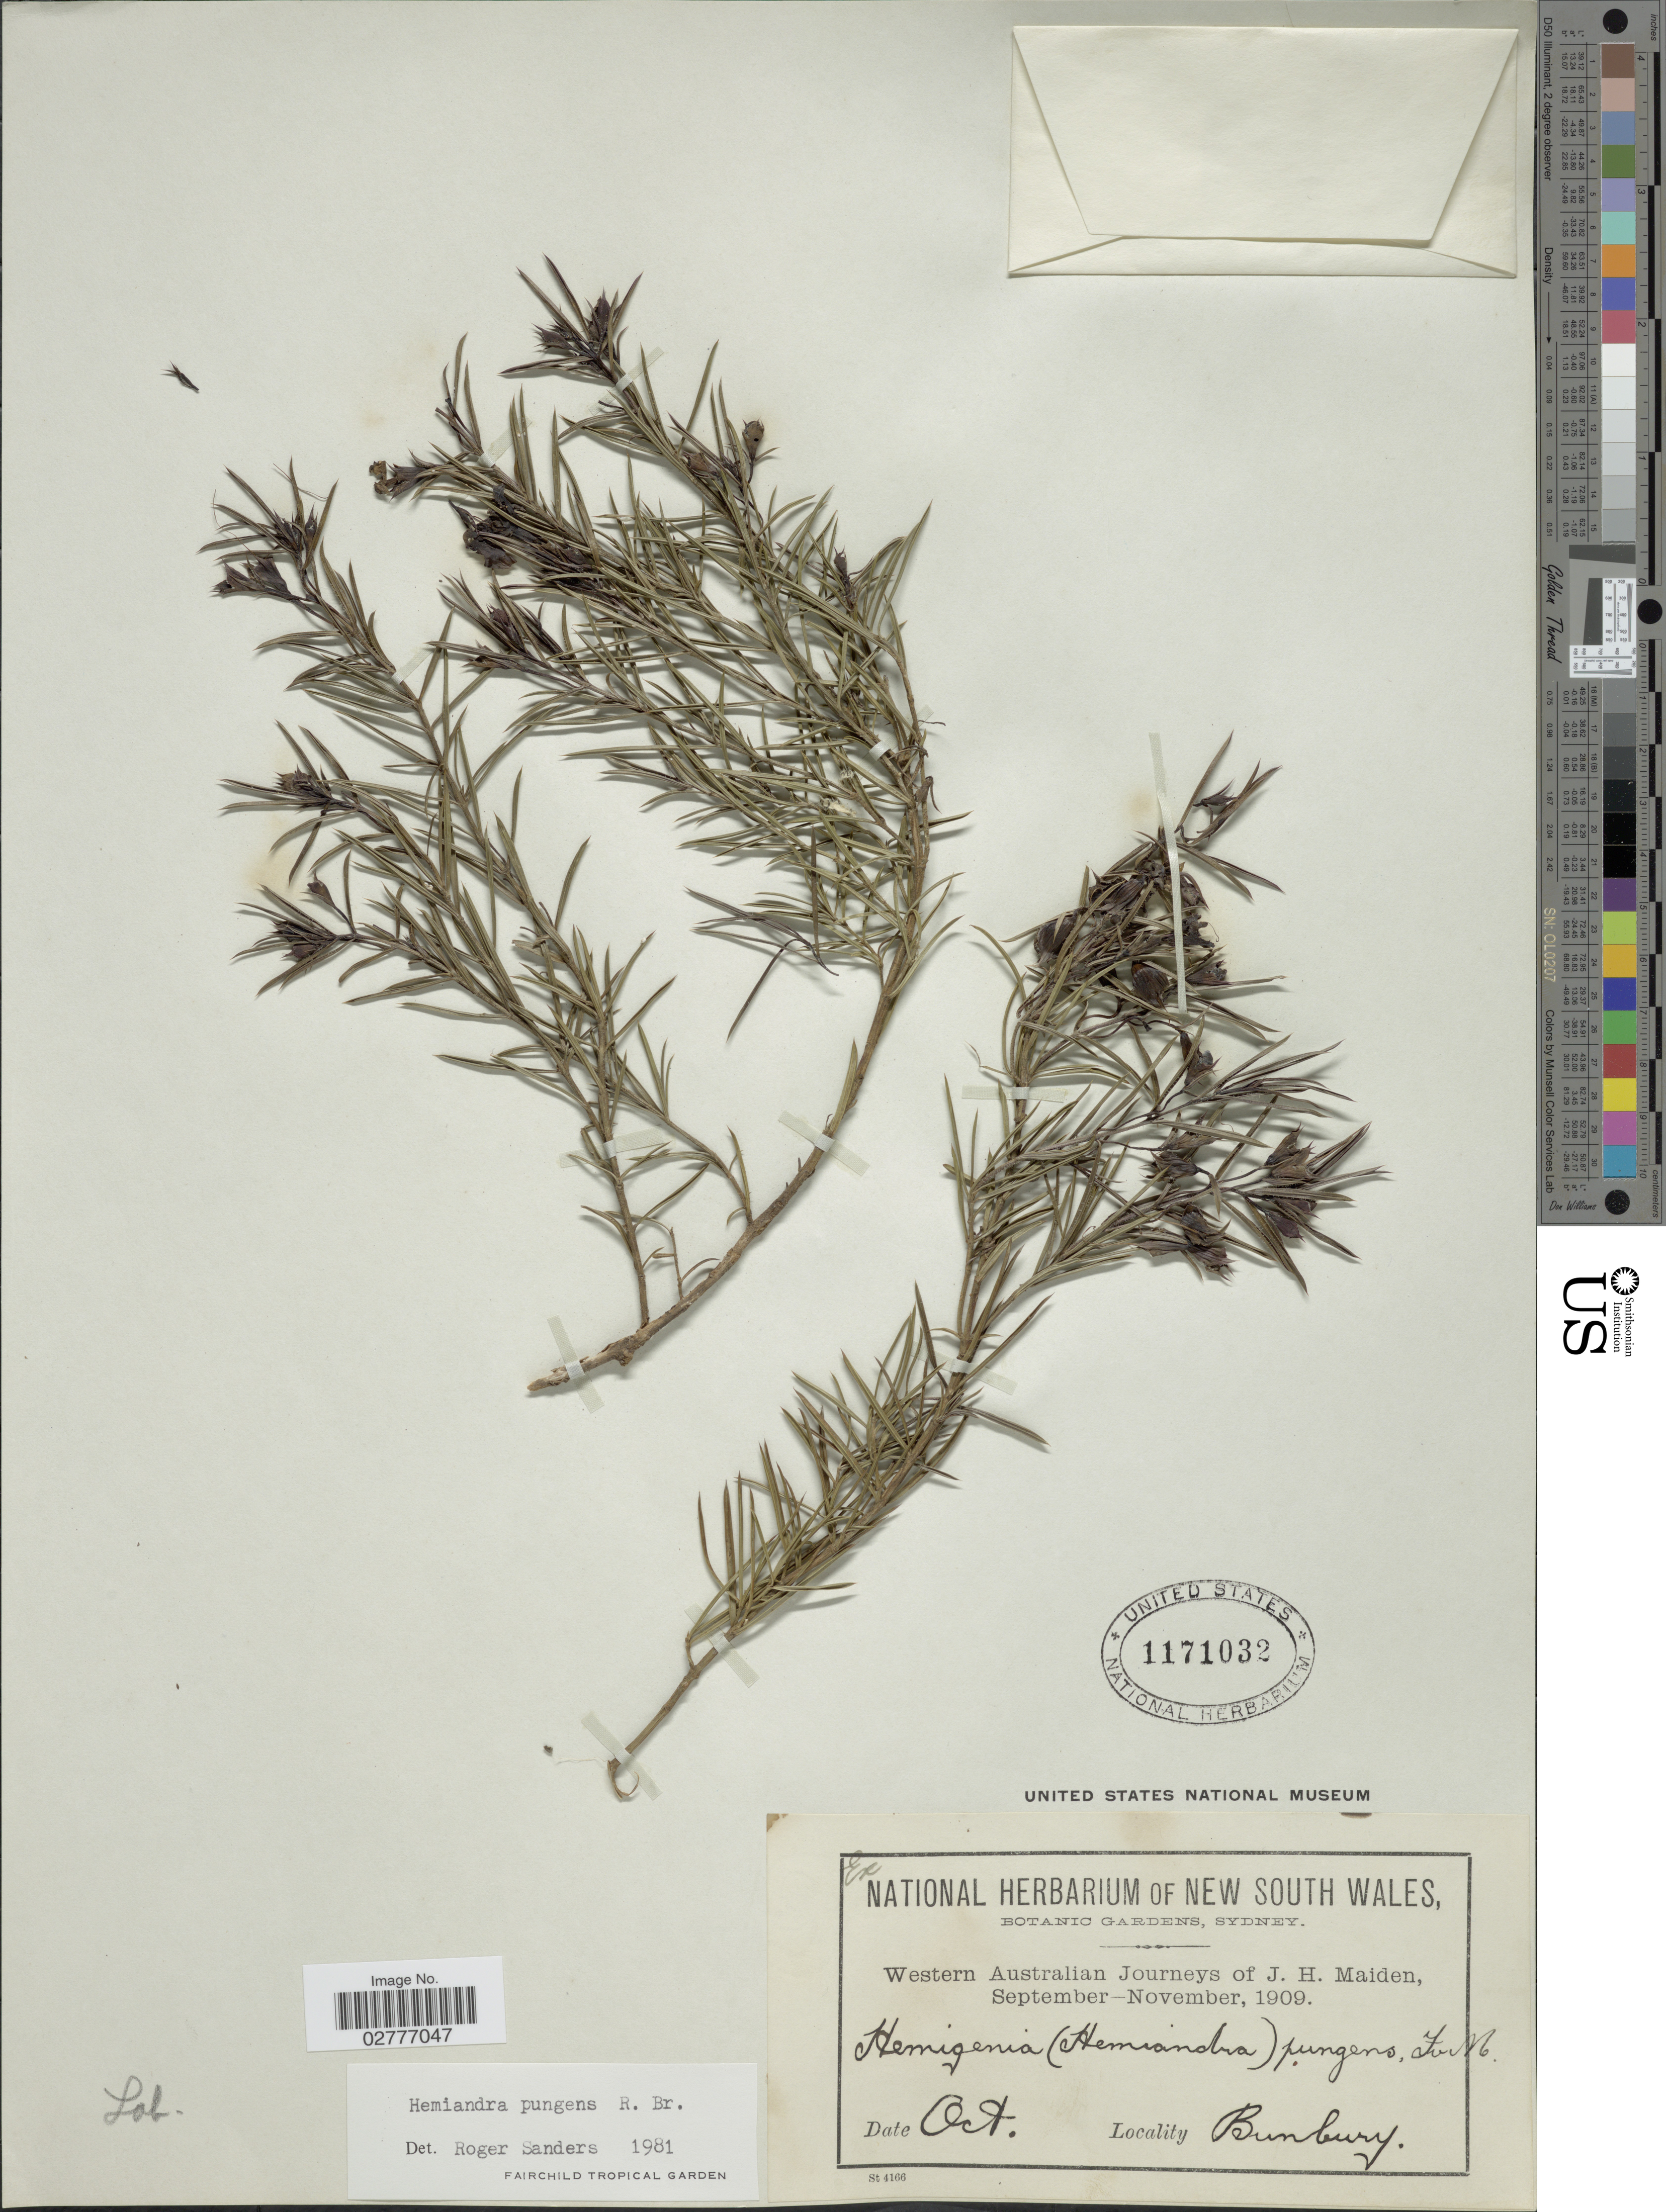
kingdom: Plantae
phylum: Tracheophyta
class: Magnoliopsida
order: Lamiales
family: Lamiaceae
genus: Hemiandra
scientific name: Hemiandra pungens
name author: R. Br.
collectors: J. Maiden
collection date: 1909-10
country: Australia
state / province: Western Australia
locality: Bunbury.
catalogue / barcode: US 1171032